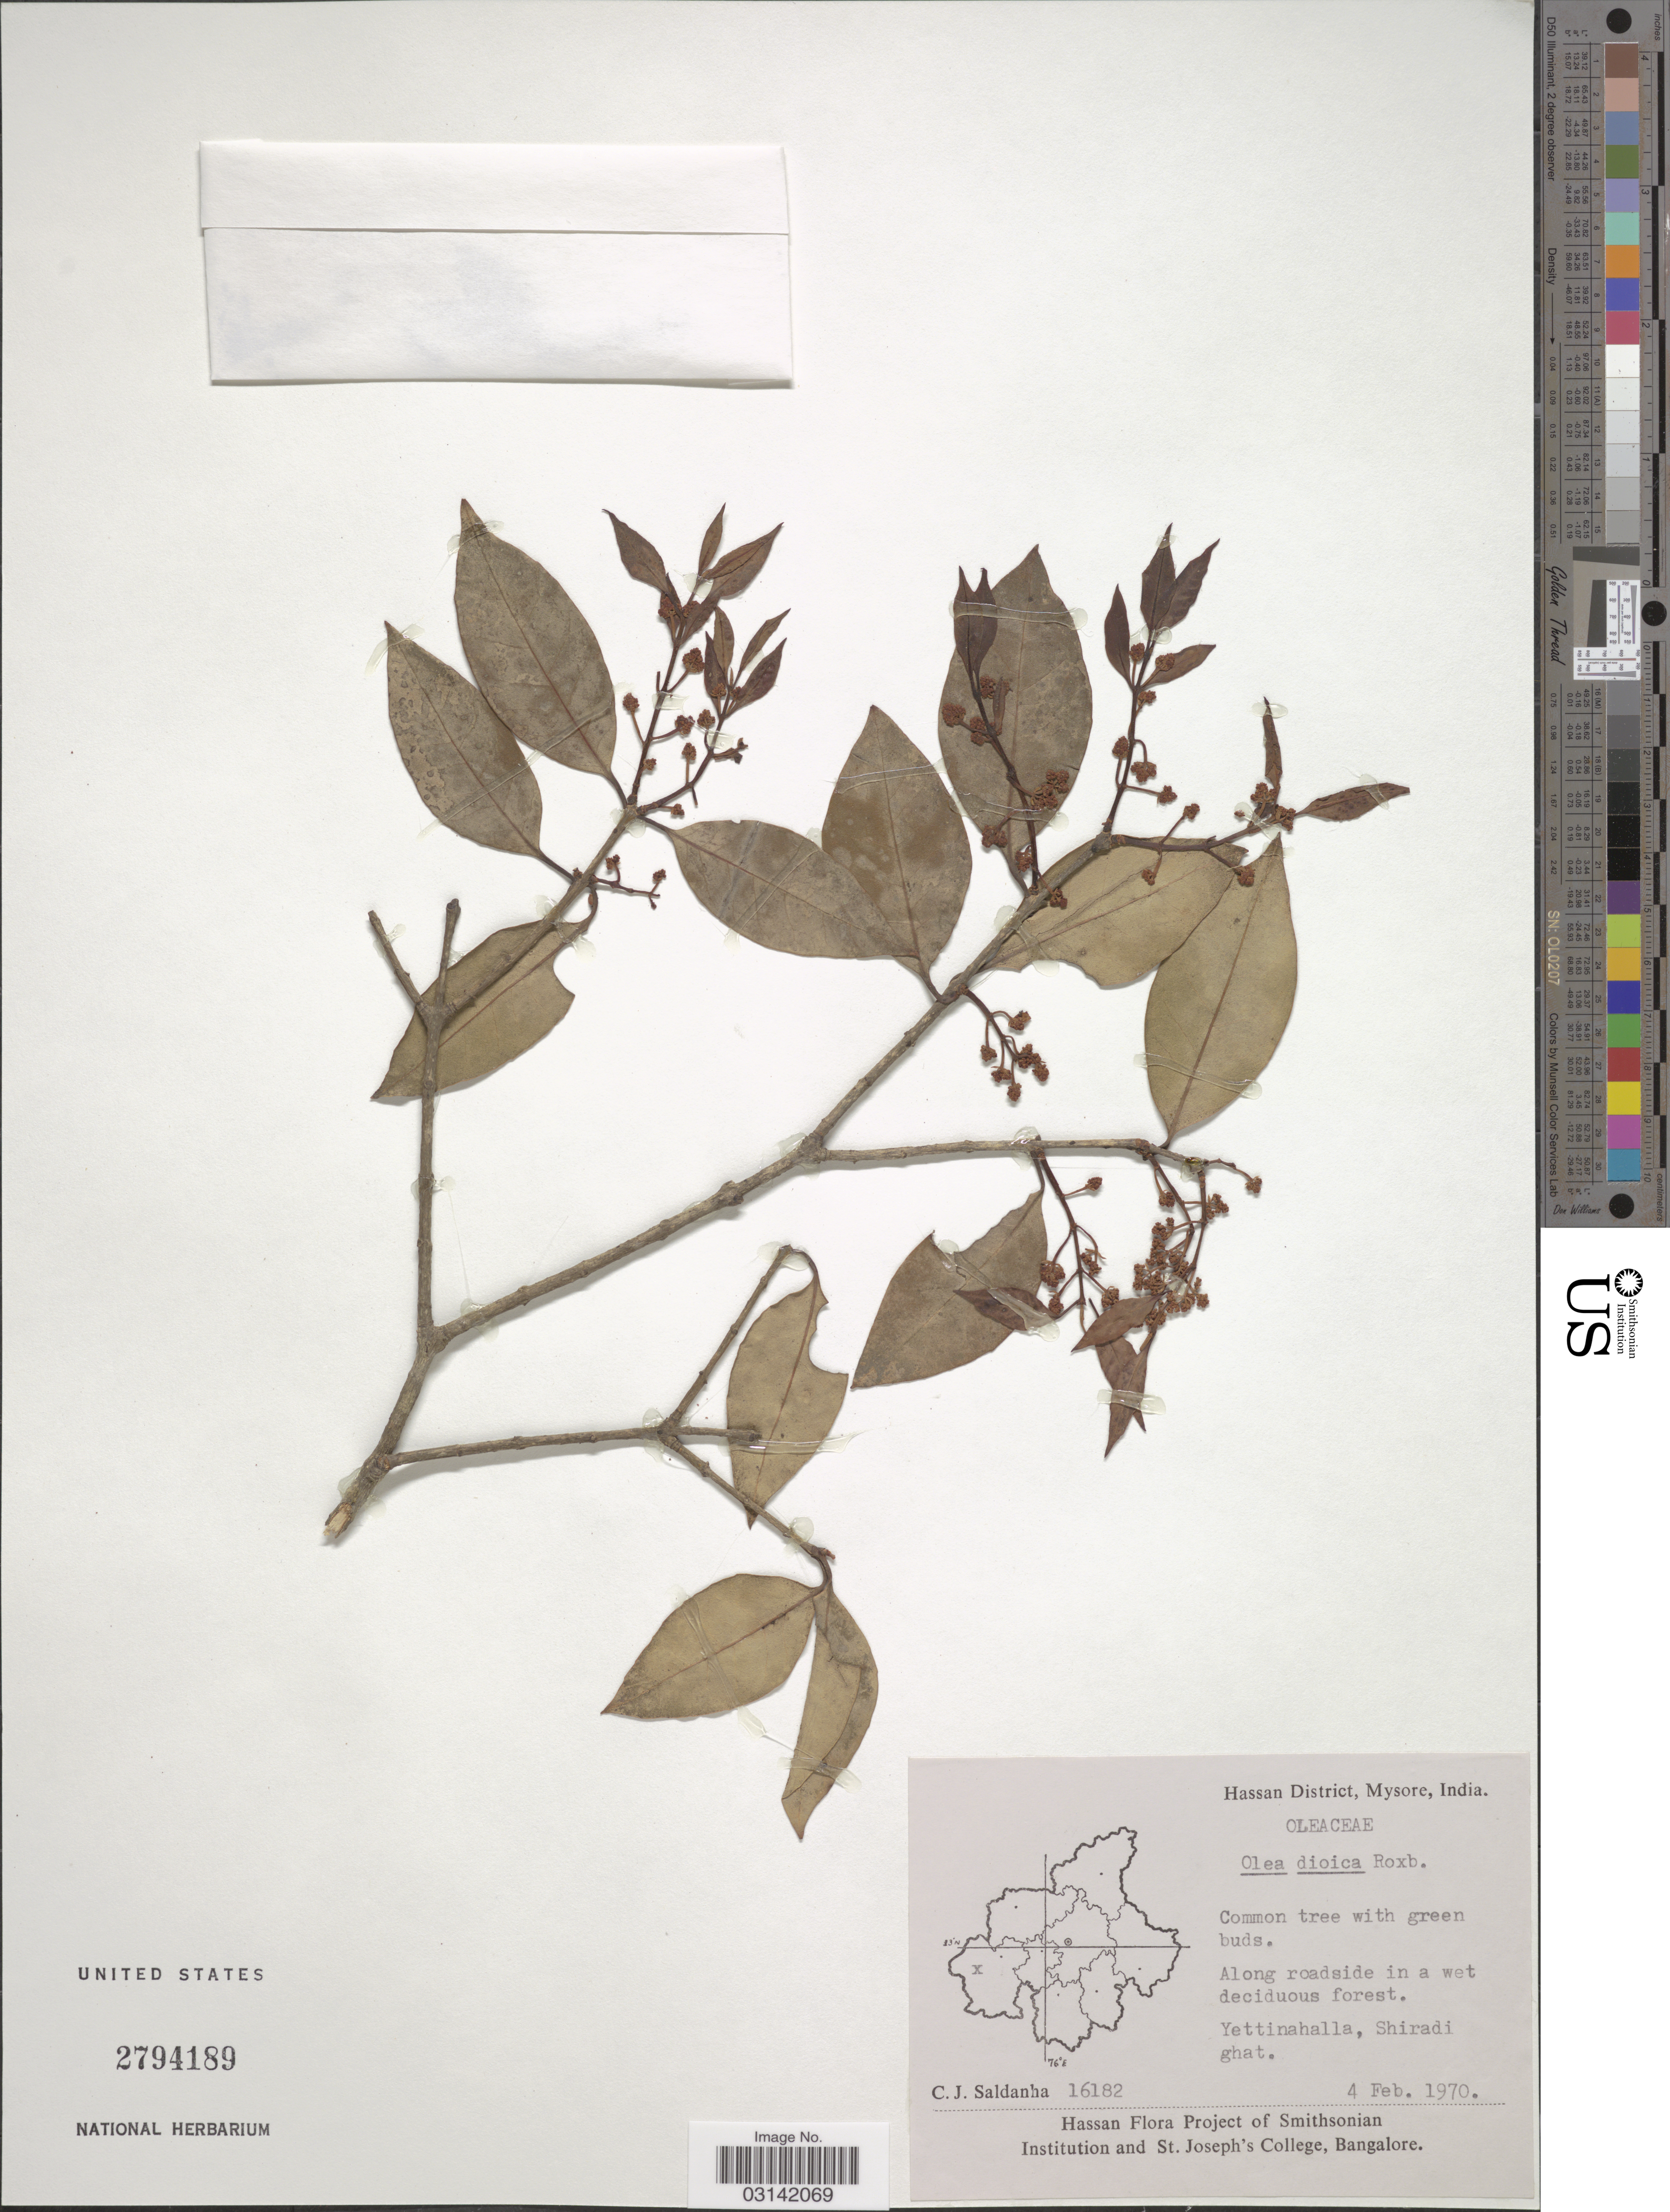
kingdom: Plantae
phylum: Tracheophyta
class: Magnoliopsida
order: Lamiales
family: Oleaceae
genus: Tetrapilus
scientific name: Tetrapilus dioicus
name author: (Roxb.) L.A.S. Johnson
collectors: C. J. Saldanha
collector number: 16182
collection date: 1970-02-04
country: India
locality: Hassan District, Mysore, Yettinahalla, Shiradi ghat.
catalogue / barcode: US 2794189